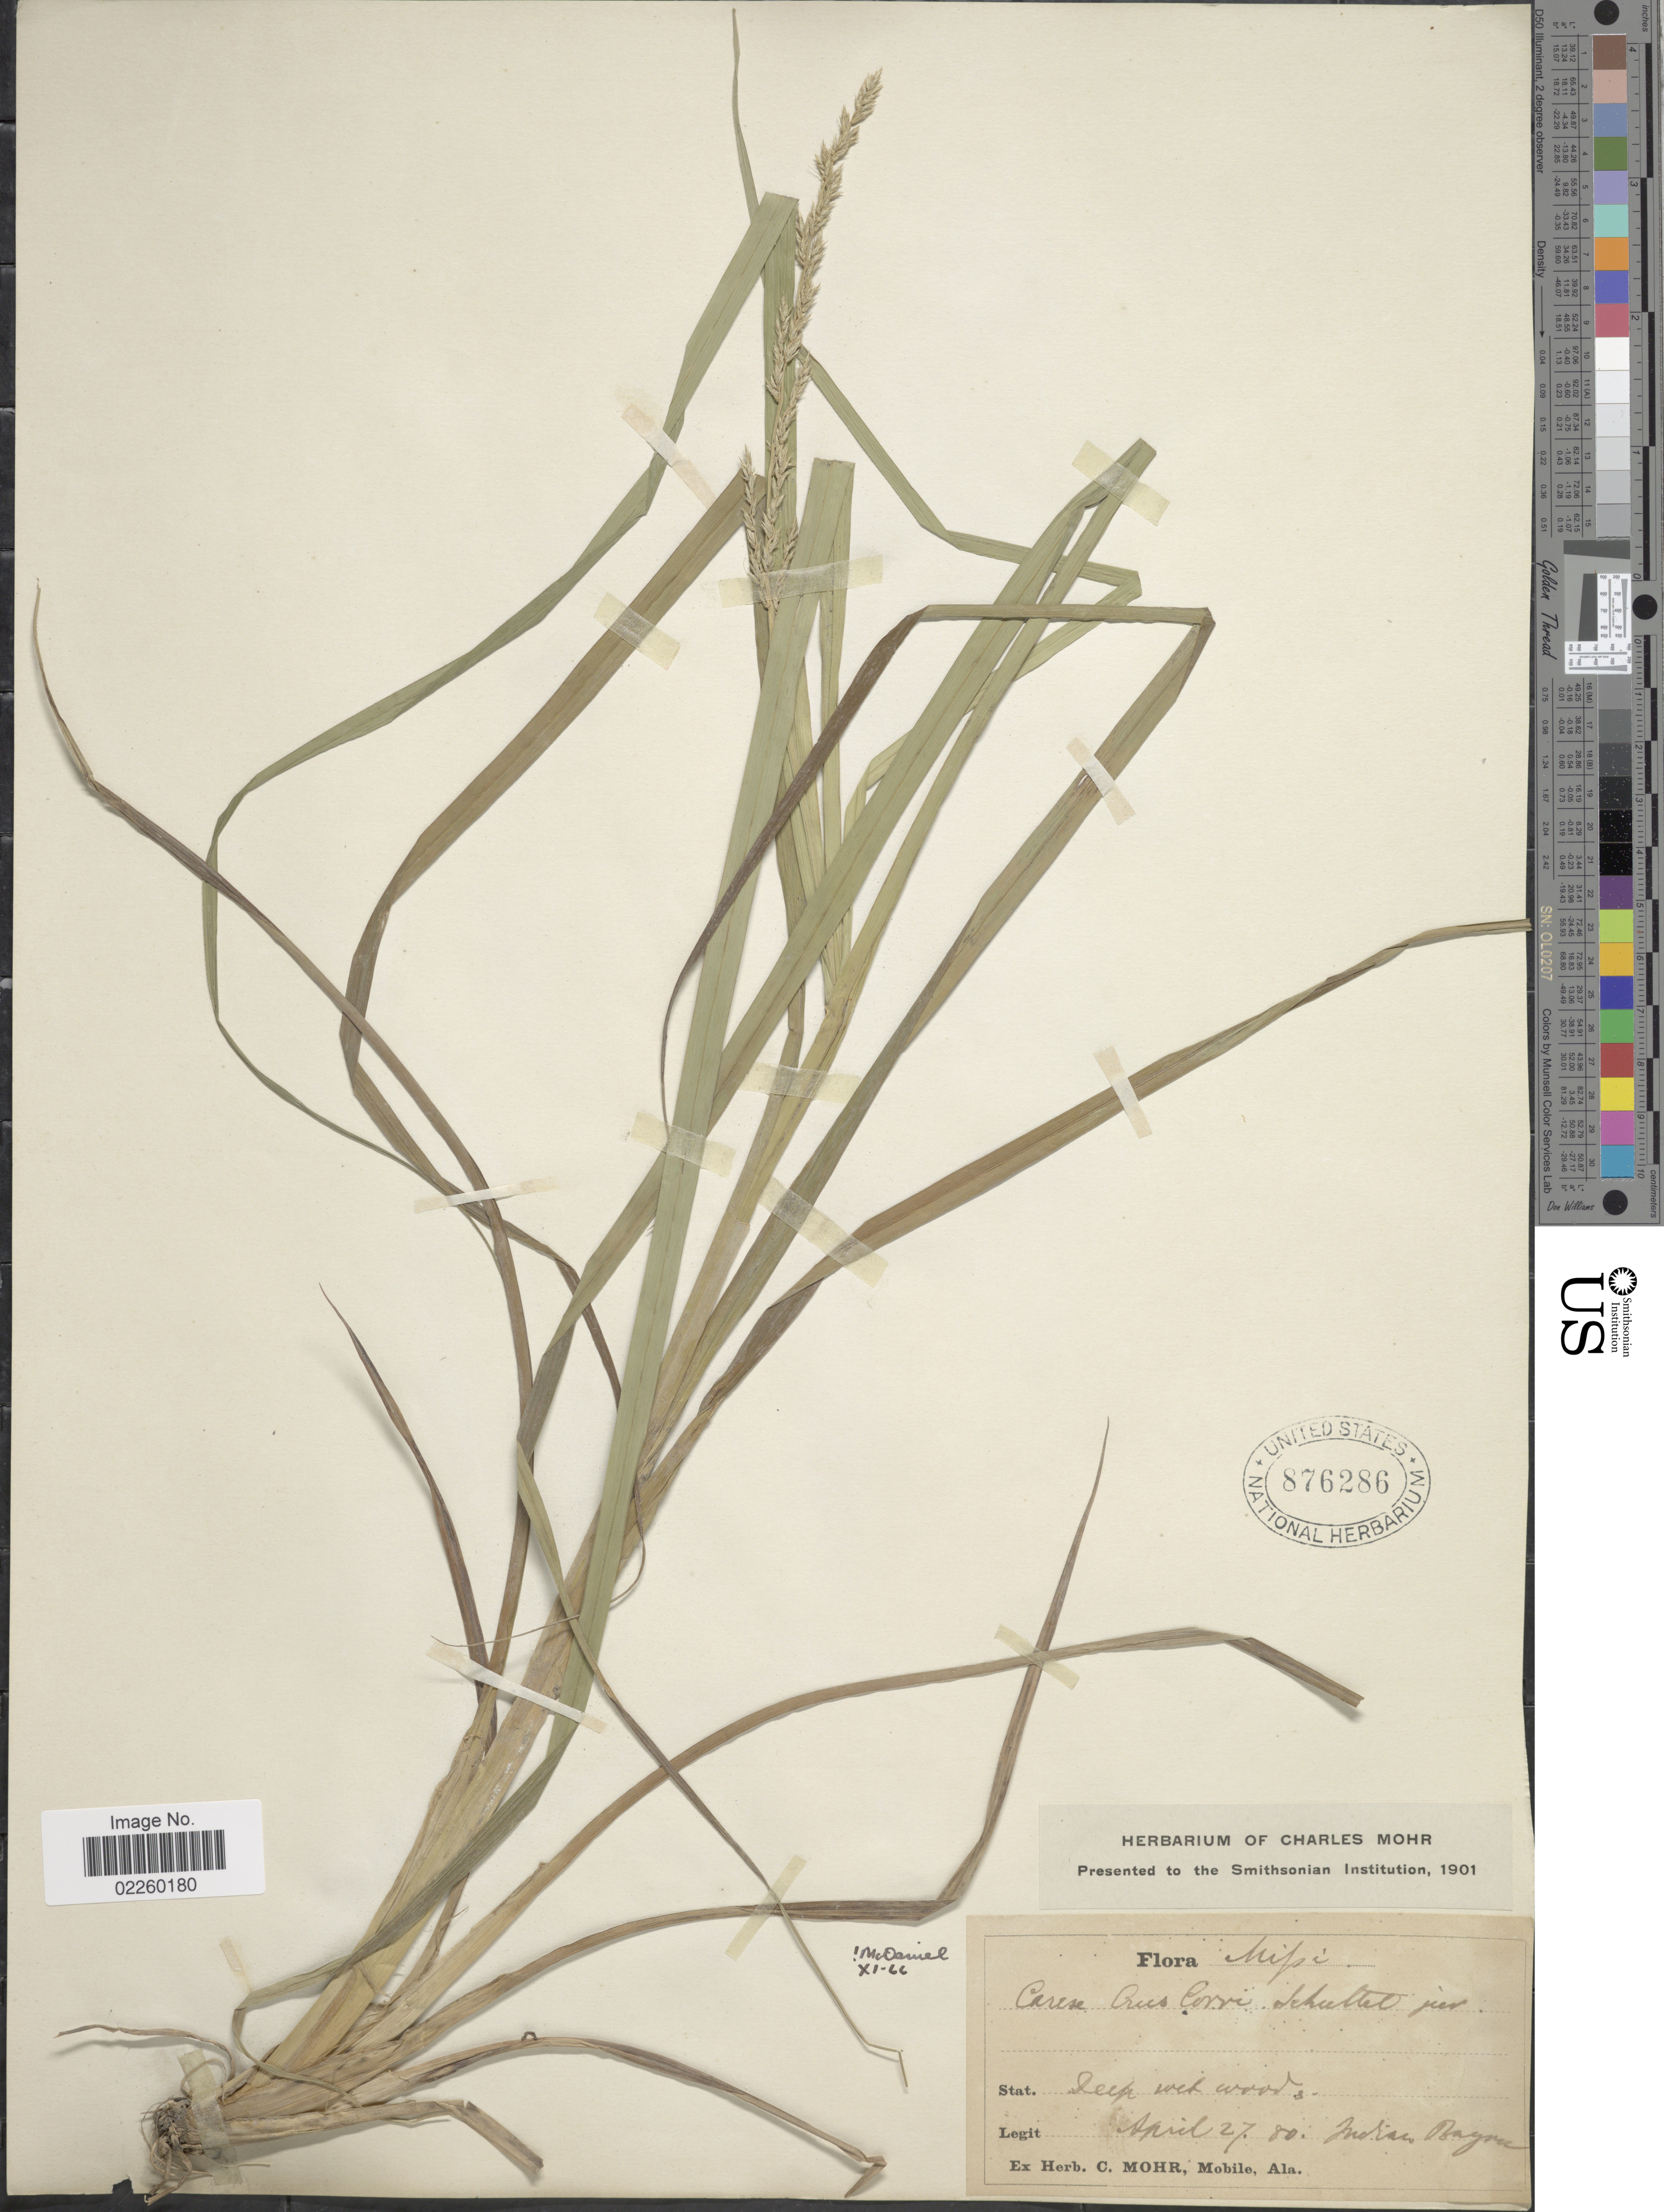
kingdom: Plantae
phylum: Tracheophyta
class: Liliopsida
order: Poales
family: Cyperaceae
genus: Carex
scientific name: Carex crus-corvi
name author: Shuttlew. ex Kunze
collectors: Mohr, C. T. (herbarium)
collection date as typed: Transcribed d/m/y: 27/4/80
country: United States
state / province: Mississippi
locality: Indian Bayou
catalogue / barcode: US 876286